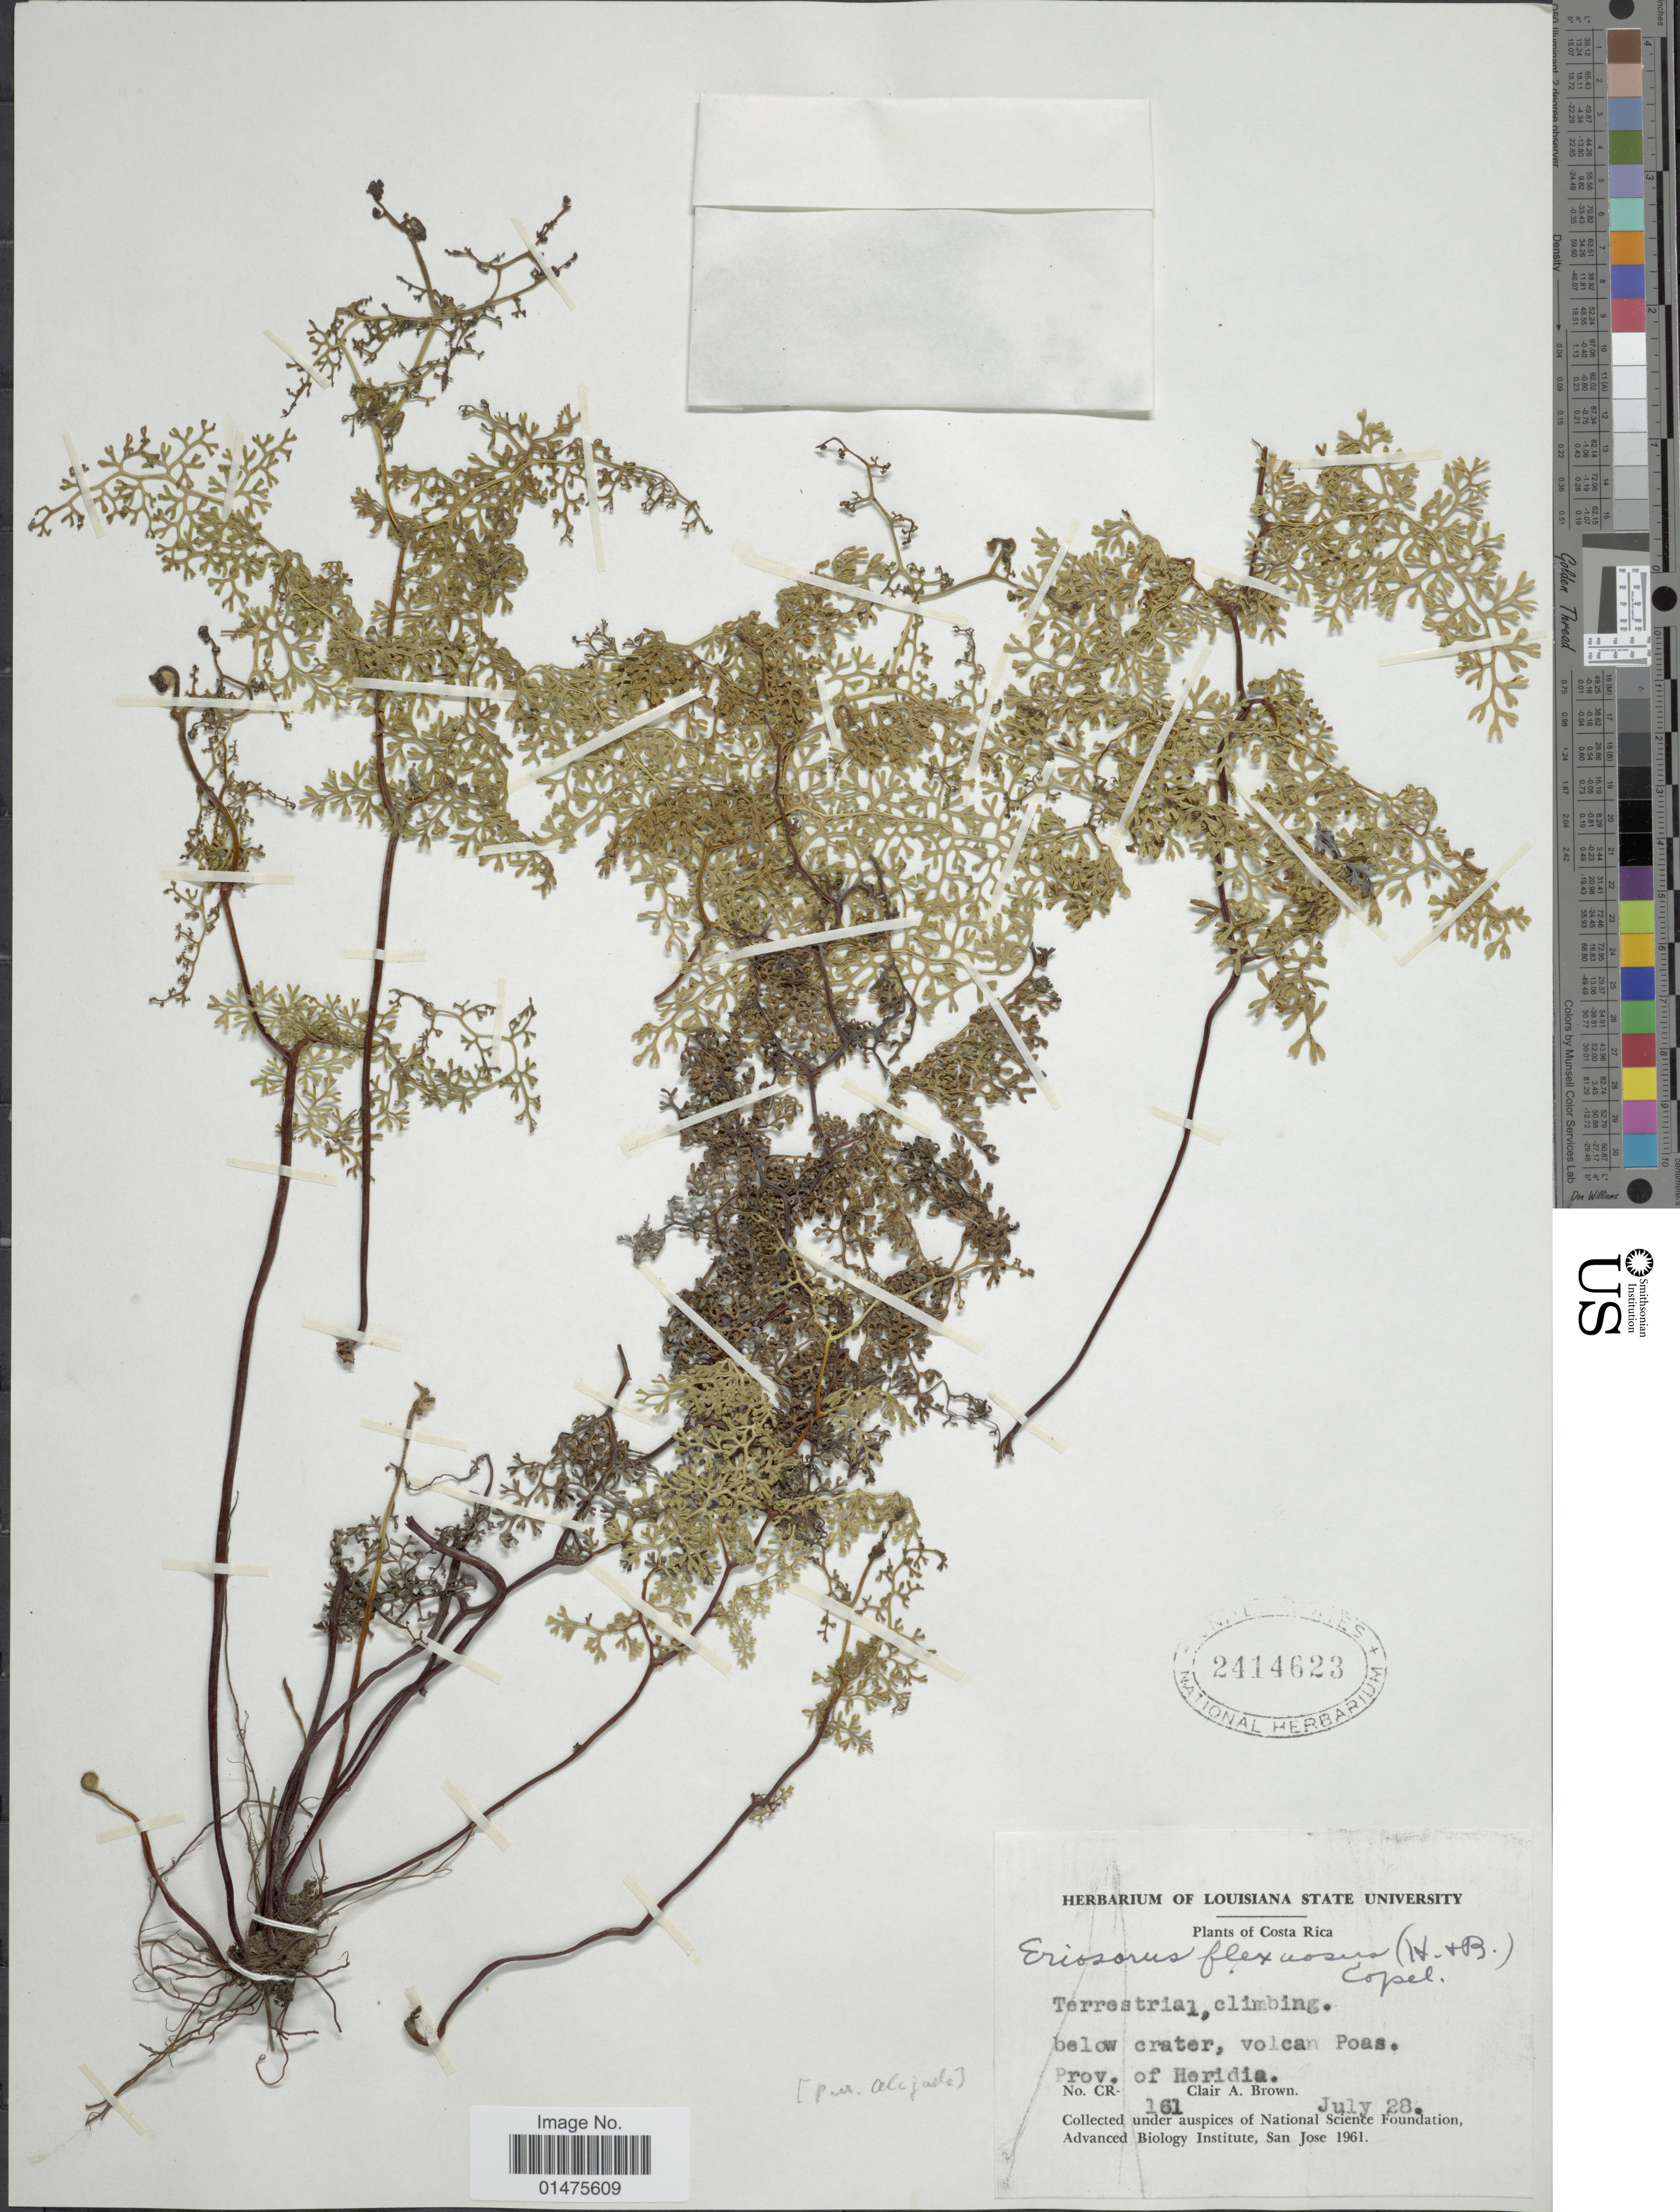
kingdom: Plantae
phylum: Tracheophyta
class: Polypodiopsida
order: Polypodiales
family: Pteridaceae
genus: Jamesonia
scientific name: Jamesonia flexuosa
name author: (Humb. & Bonpl.) Christenh.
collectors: C. A. Brown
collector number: CR-161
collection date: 1961-07-28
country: Costa Rica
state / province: Heredia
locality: Below crater, volcan Poas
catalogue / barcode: US 2414623